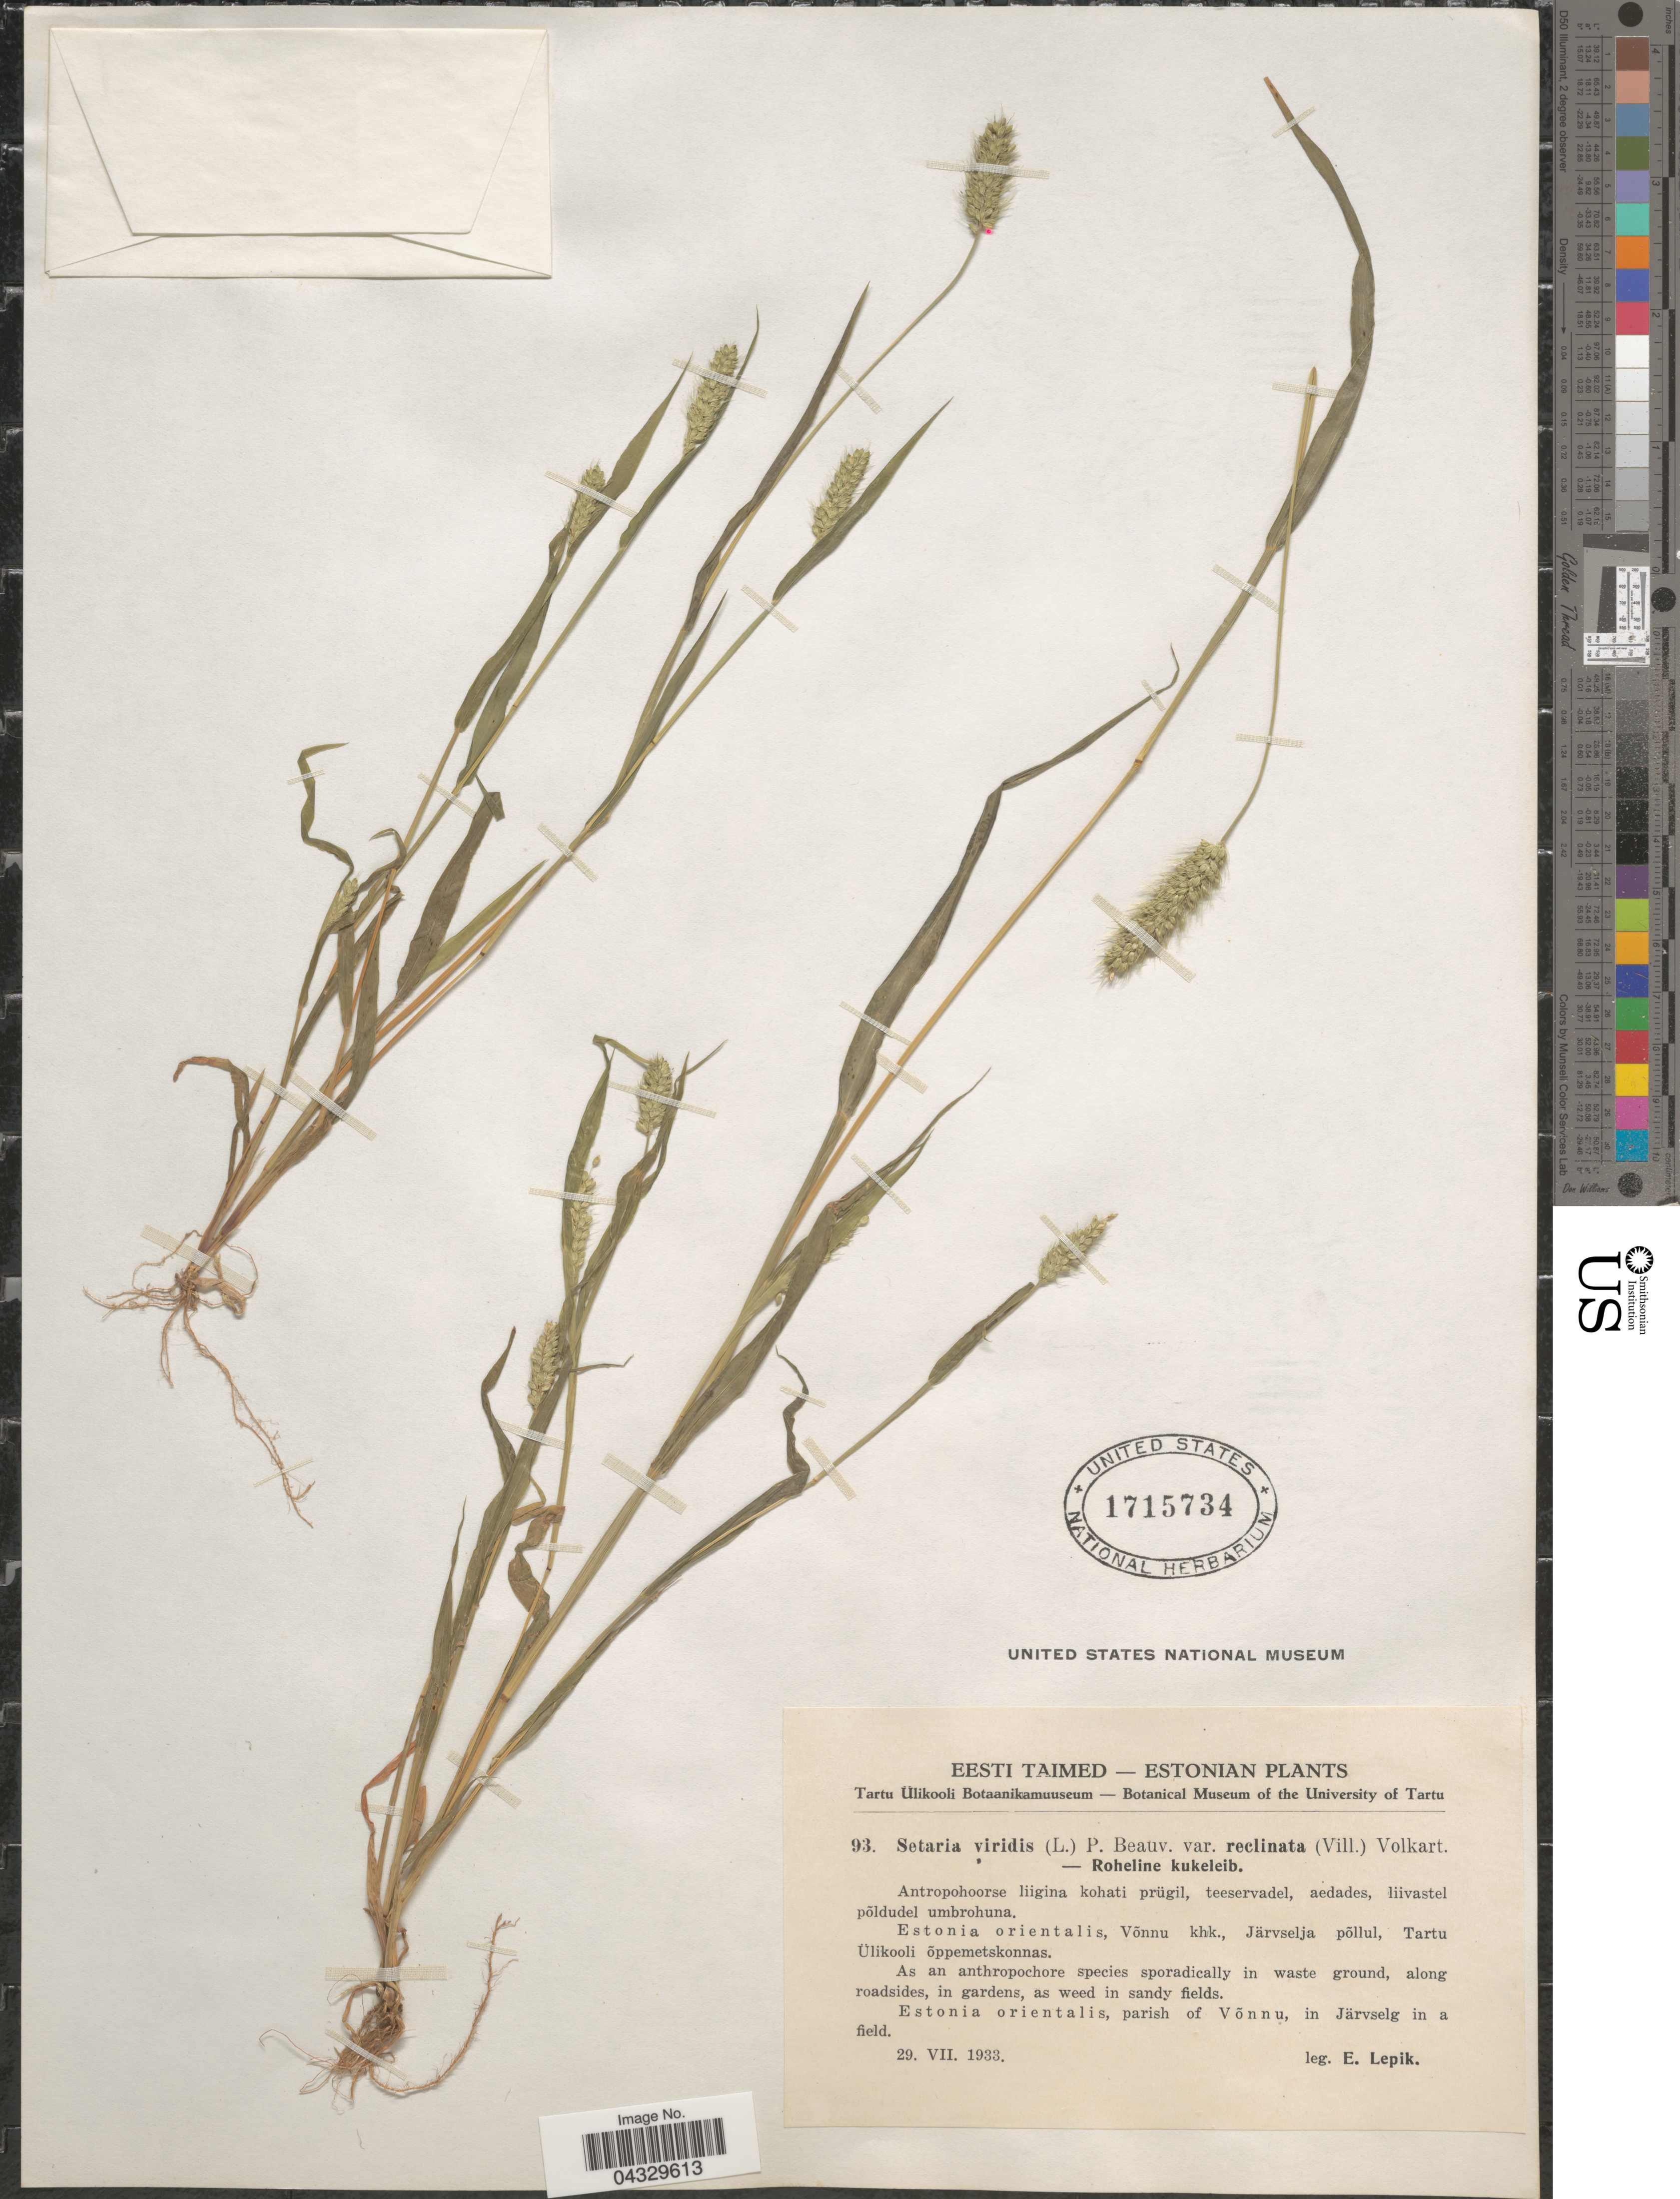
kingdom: Plantae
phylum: Tracheophyta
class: Liliopsida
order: Poales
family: Poaceae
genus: Setaria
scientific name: Setaria viridis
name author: (L.) P. Beauv.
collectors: E. Lepik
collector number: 93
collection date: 1933-07-29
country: Estonia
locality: In waste ground, along roadsides, in gardens, as weed in sandy fields. Estonia orientalis, parish of Võnnu, in Järvselg in a field.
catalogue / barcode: US 1715734